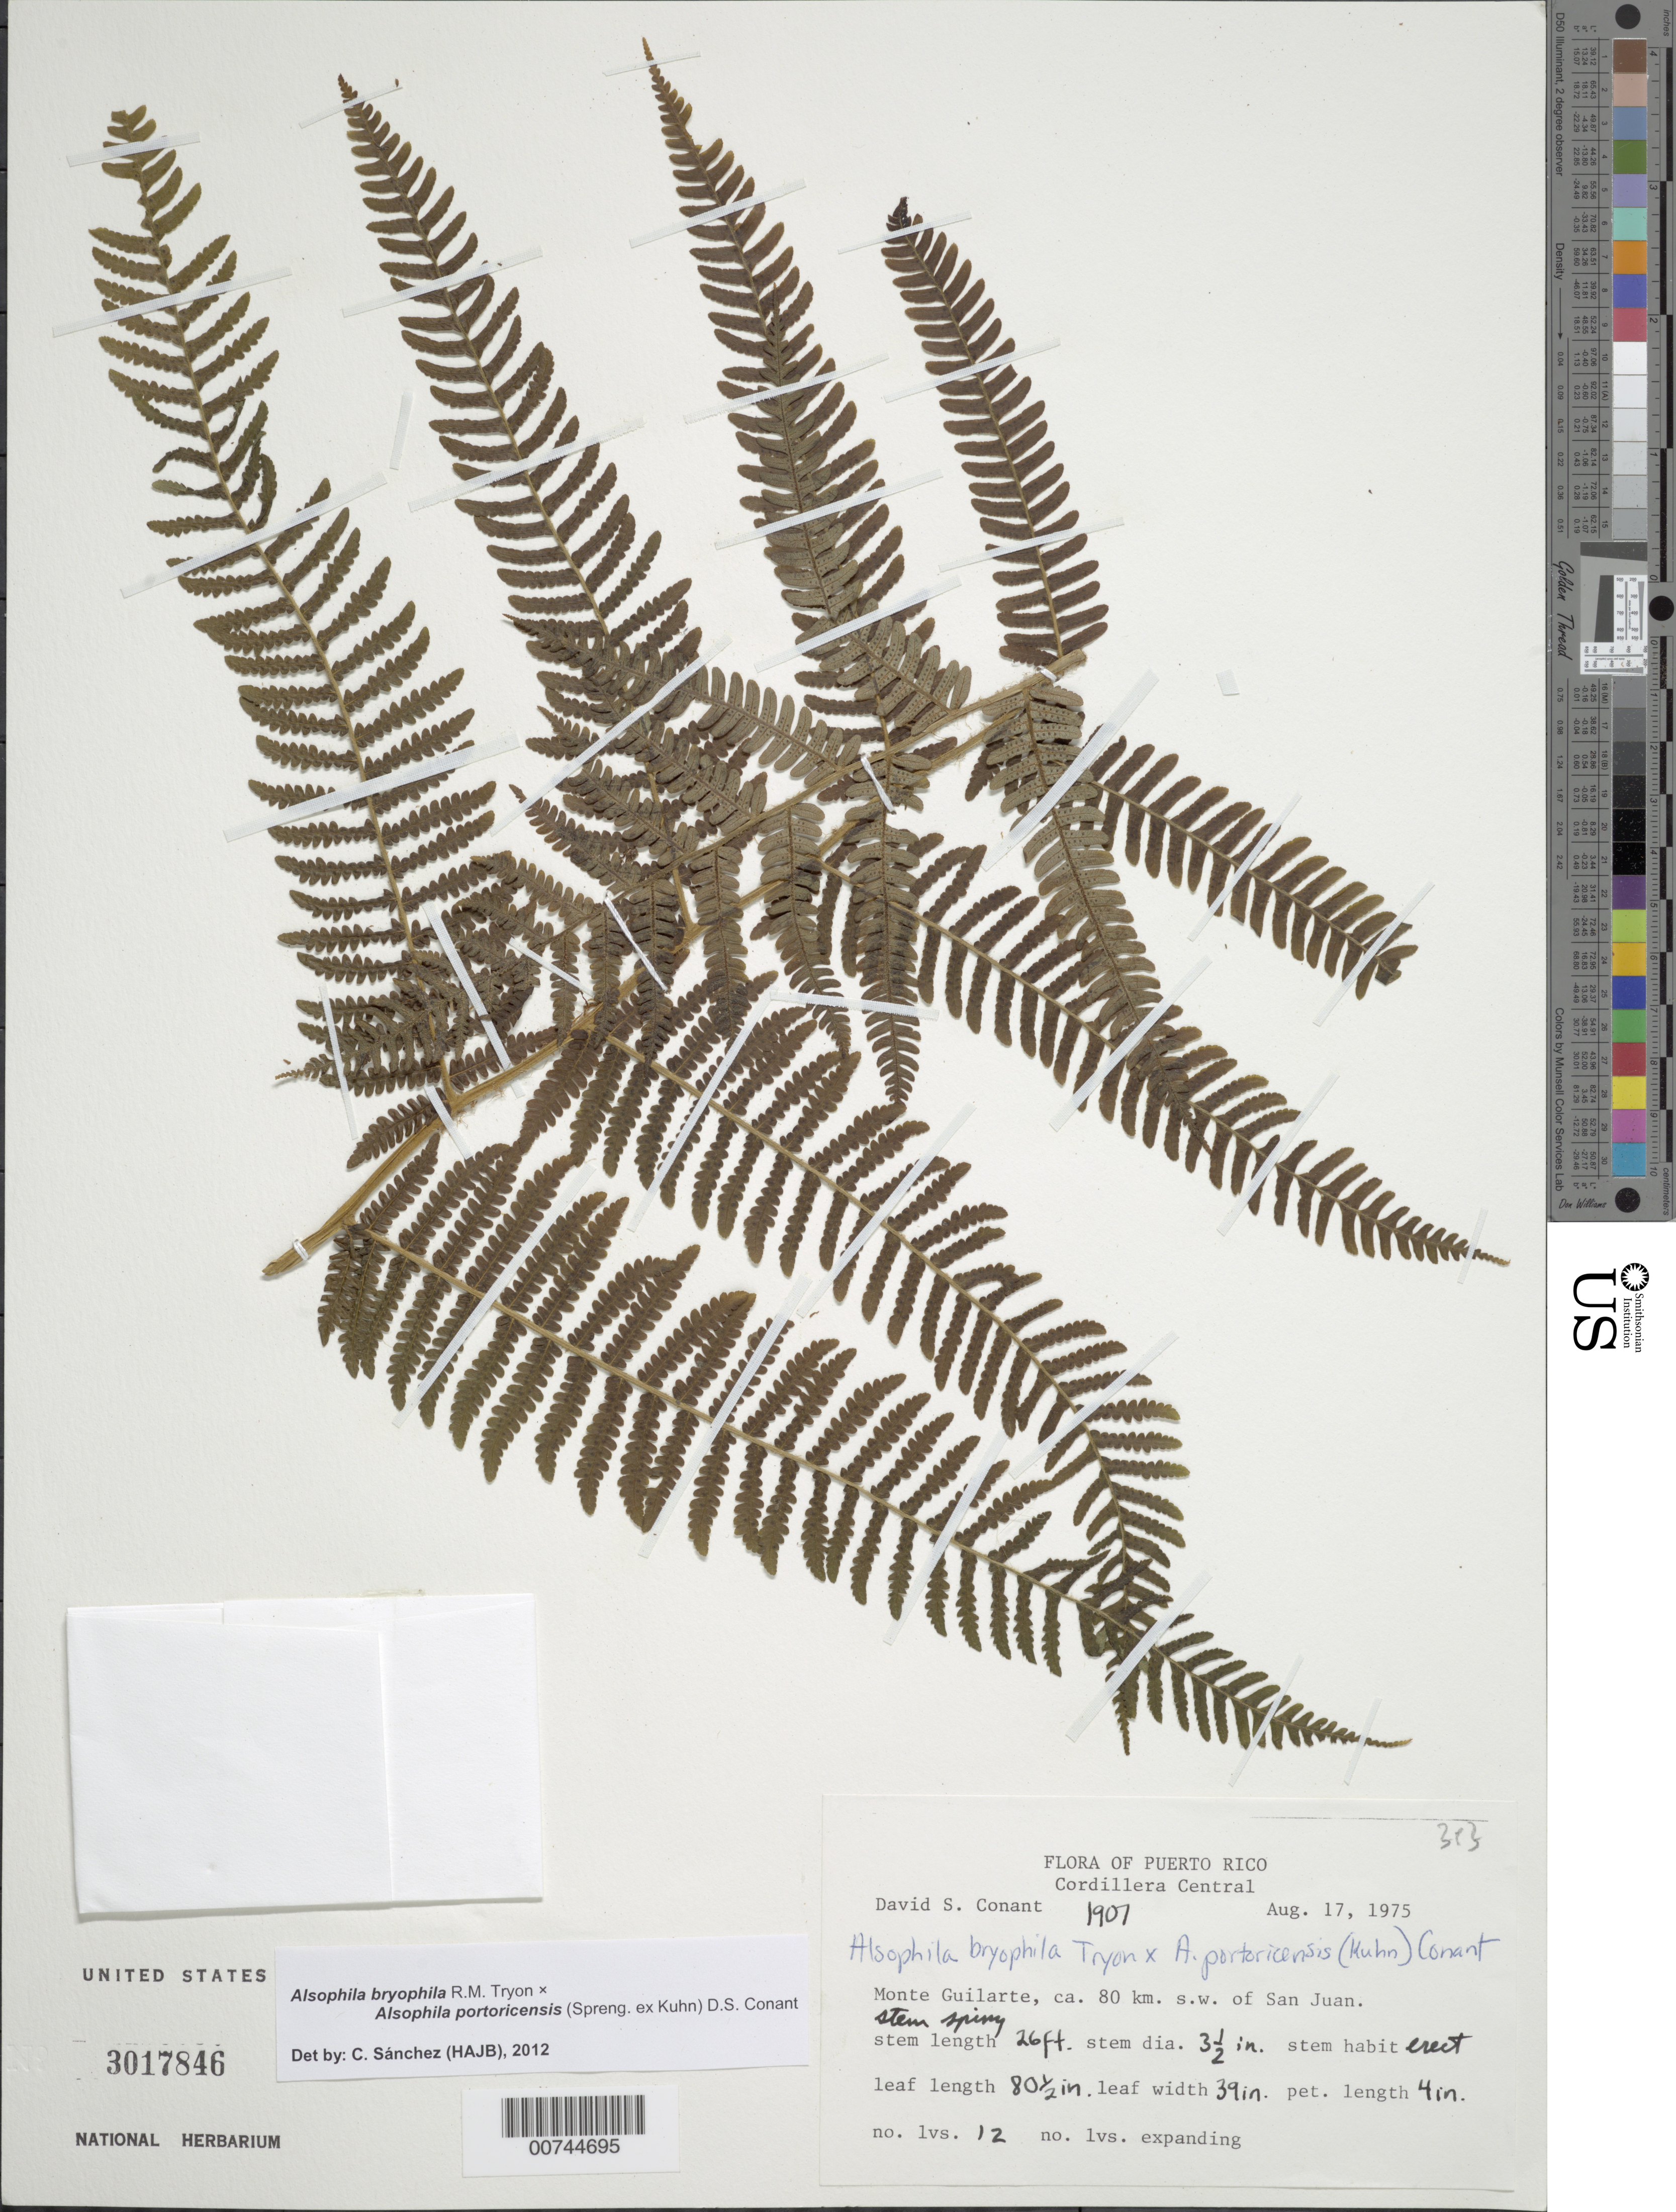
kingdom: Plantae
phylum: Tracheophyta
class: Polypodiopsida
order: Cyatheales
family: Cyatheaceae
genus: Alsophila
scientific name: Alsophila bryophila x A. portoricensis (Spreng. ex Kuhn) D.S. Conant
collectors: D. S. Conant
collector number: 1907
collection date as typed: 17 Aug 1975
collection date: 1975-08-17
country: Puerto Rico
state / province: Adjuntas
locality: Cordillera Central. Monte Guilarte, ca. 80 km SW of San Juan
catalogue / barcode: US 3017846